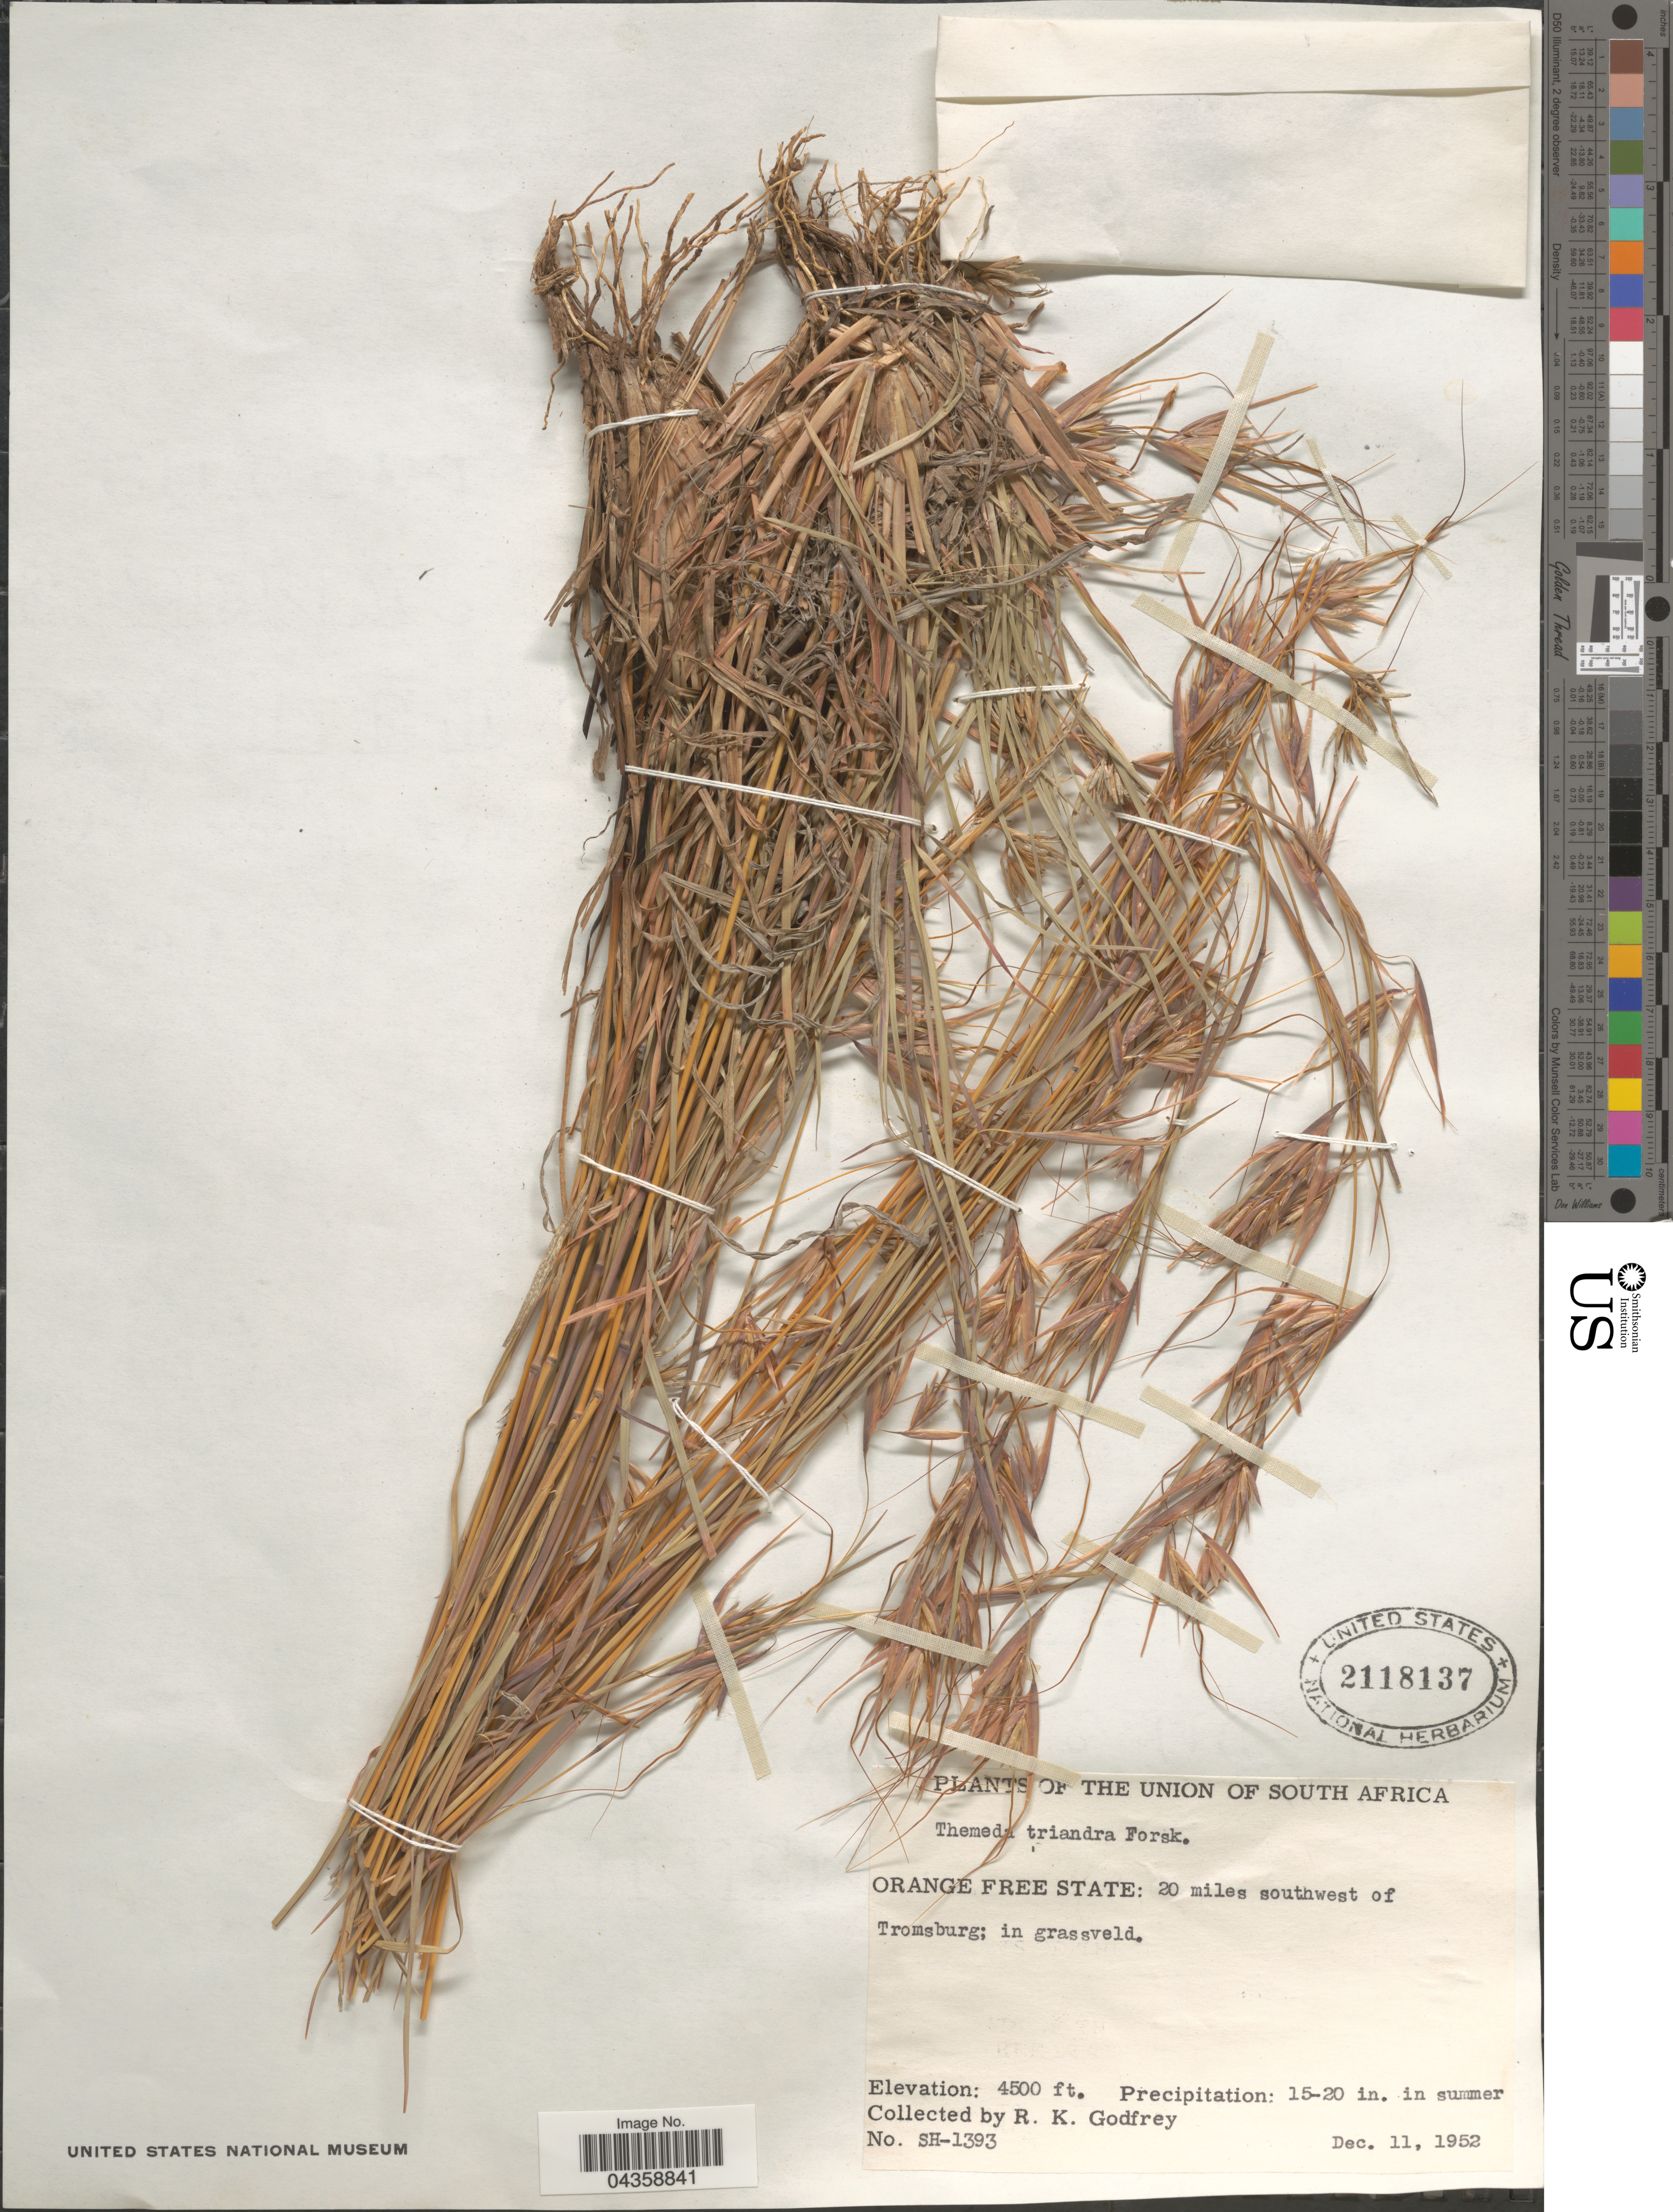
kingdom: Plantae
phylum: Tracheophyta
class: Liliopsida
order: Poales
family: Poaceae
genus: Themeda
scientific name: Themeda triandra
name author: Forssk.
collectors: R. K. Godfrey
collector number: SH-1393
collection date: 1952-12-11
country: South Africa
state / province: Free State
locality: The Union of South Africa. Orange Free State: 20 miles southwest of Tromsburg.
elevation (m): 1372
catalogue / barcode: US 2118137